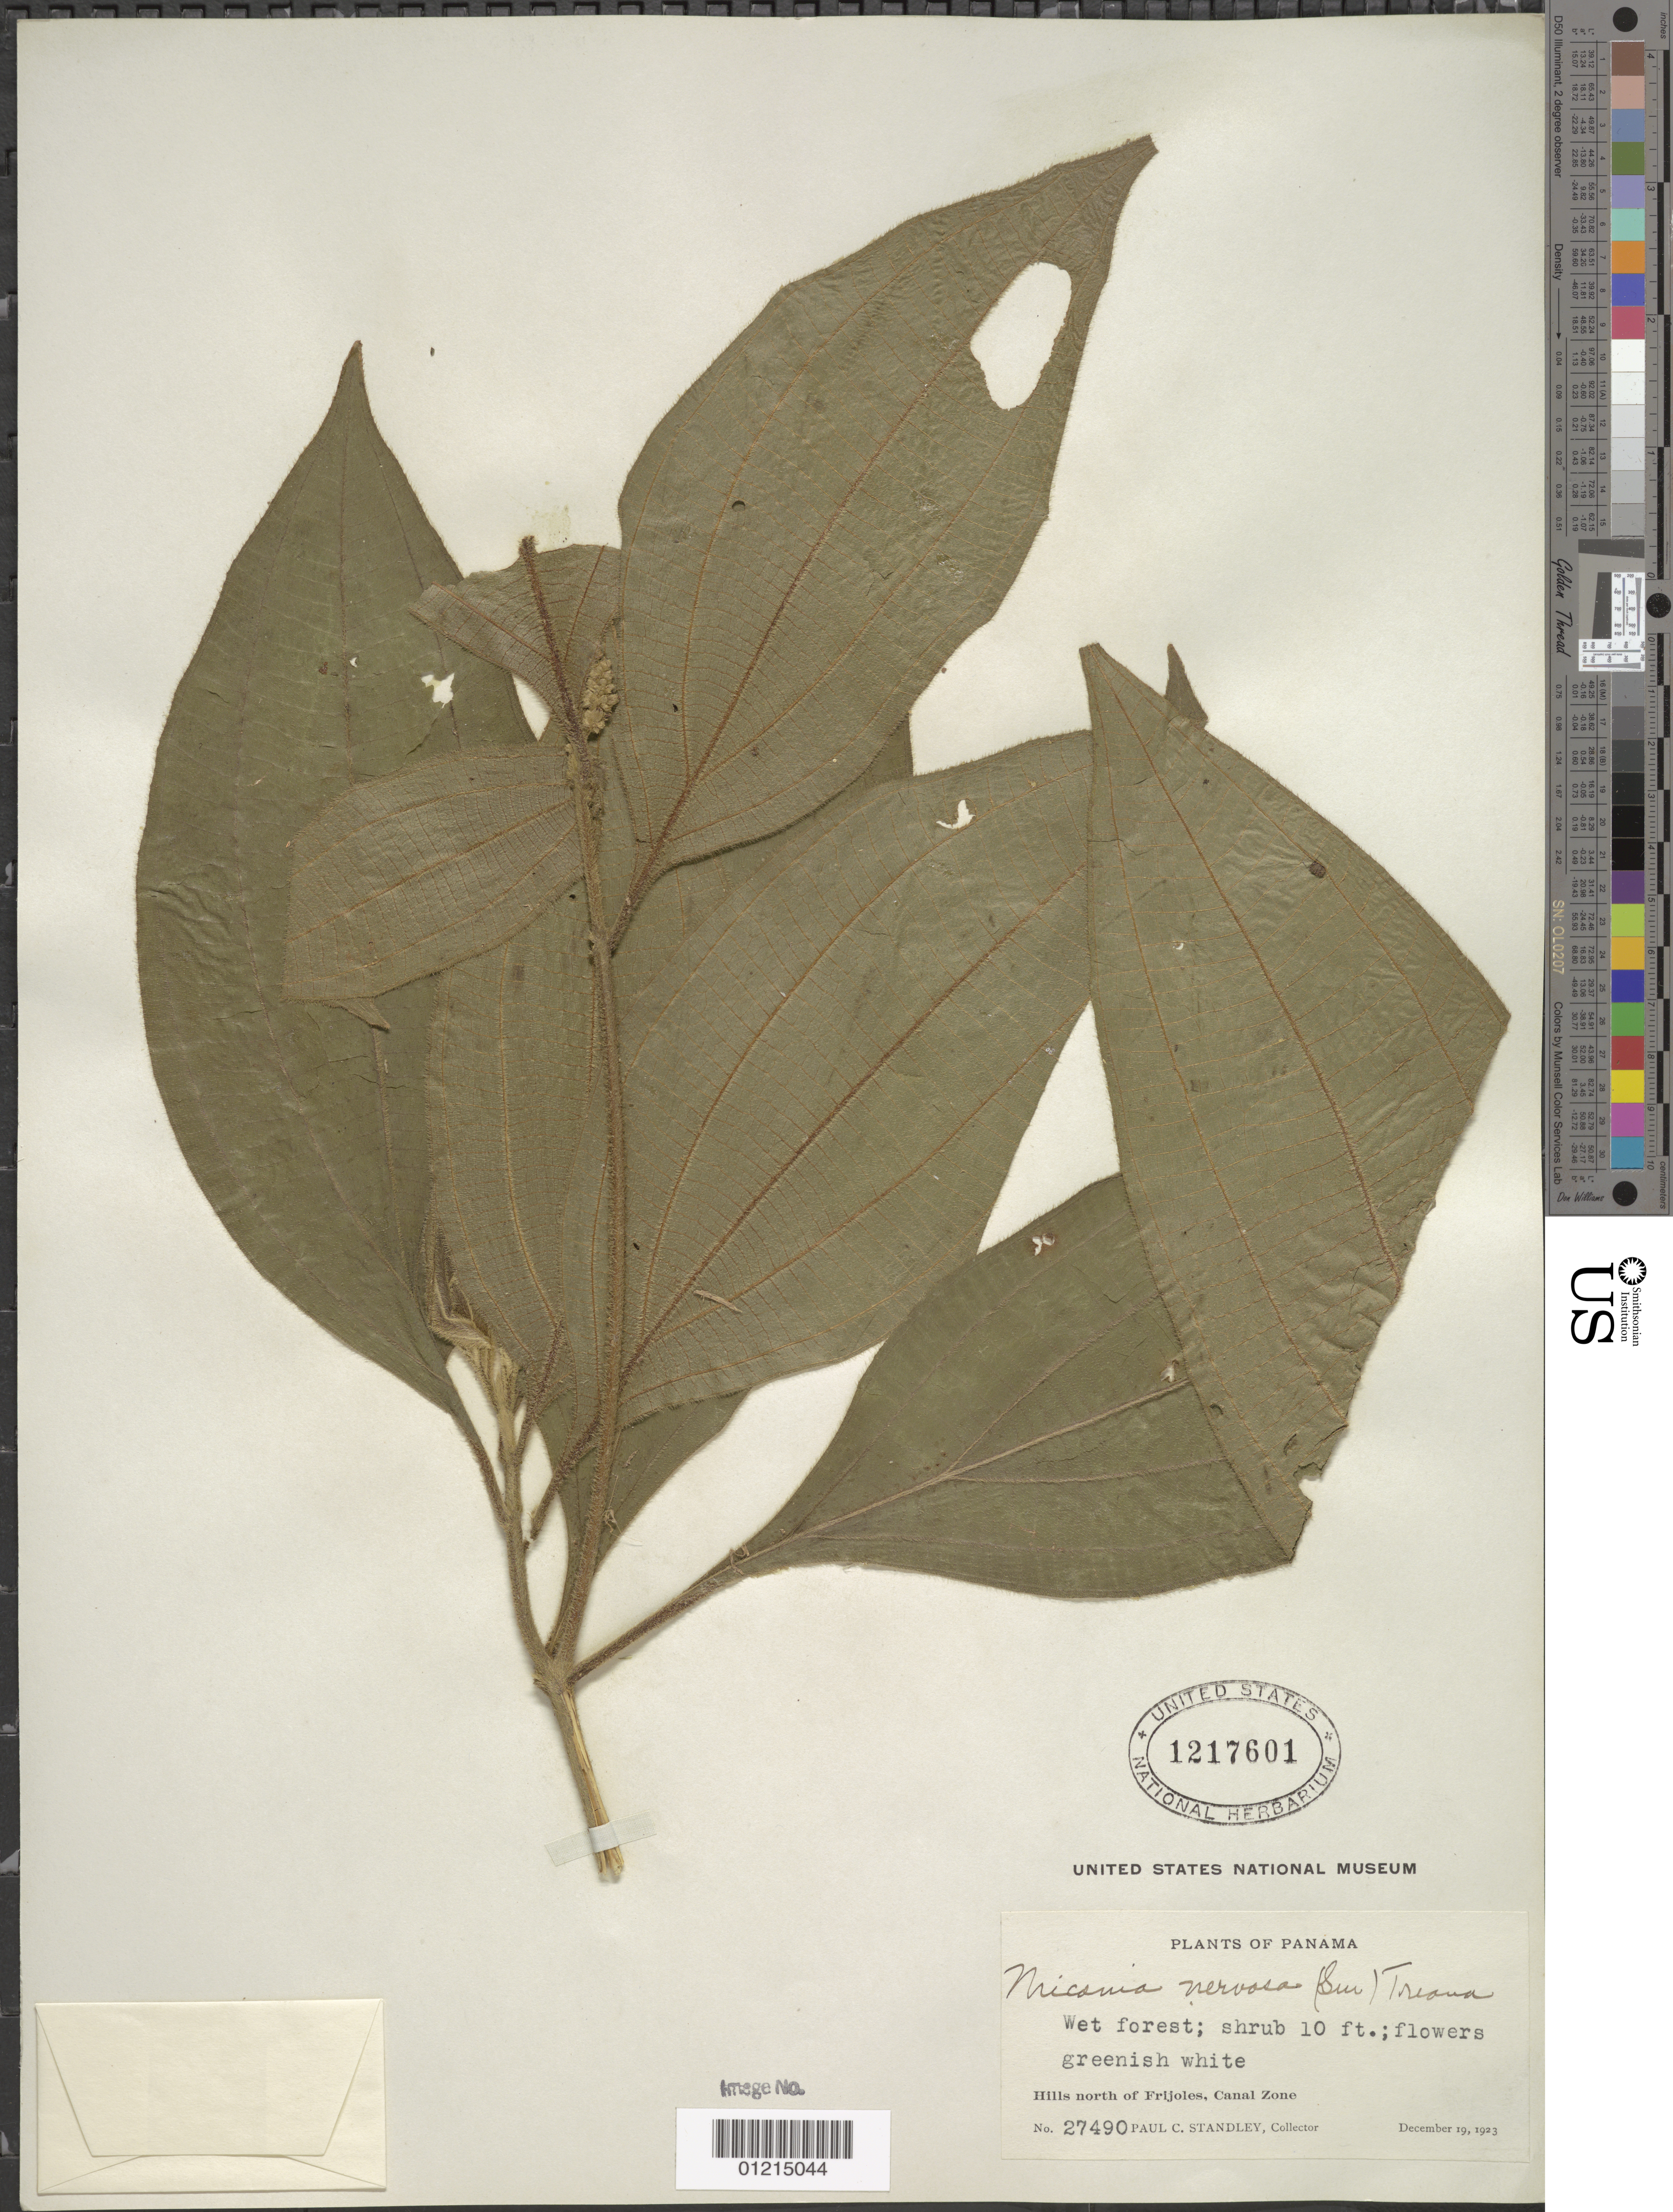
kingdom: Plantae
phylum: Tracheophyta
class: Magnoliopsida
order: Myrtales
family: Melastomataceae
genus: Miconia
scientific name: Miconia nervosa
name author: (Sm.) Triana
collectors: P. C. Standley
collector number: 27490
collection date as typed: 19 Dec 1923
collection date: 1923-12-19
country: Panama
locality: Hills N of Frijoles.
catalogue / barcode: US 1217601